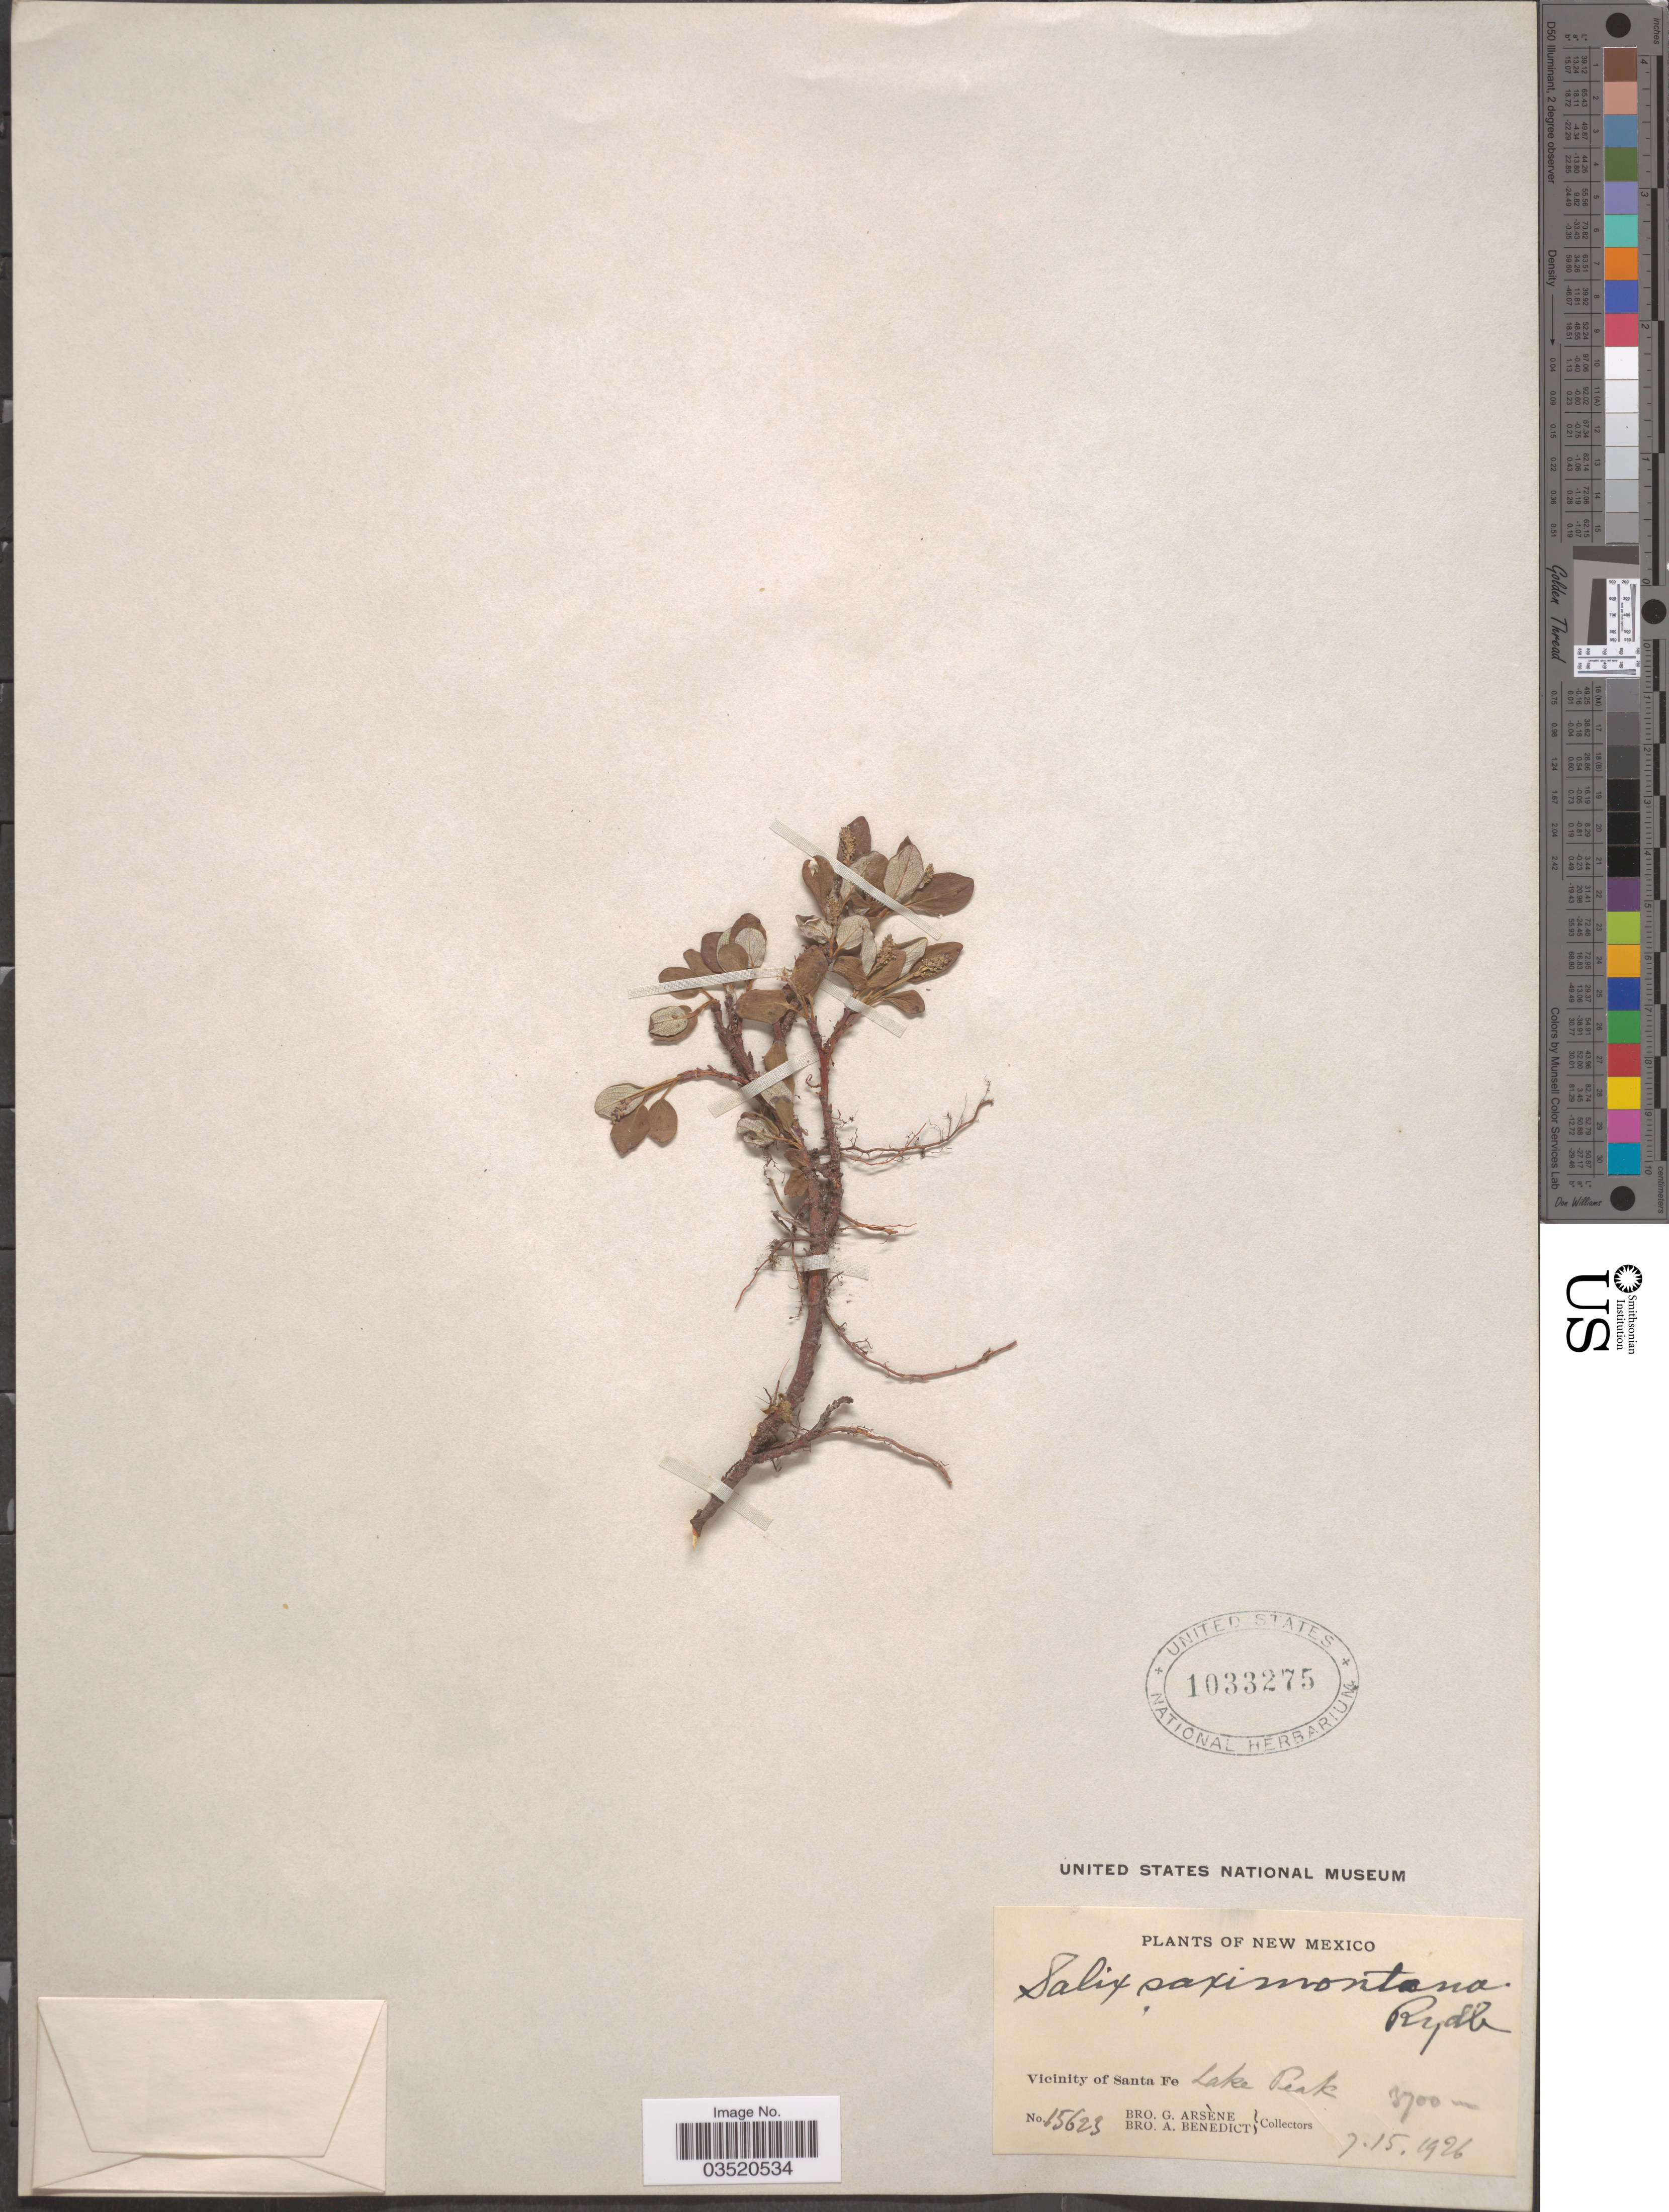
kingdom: Plantae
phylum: Tracheophyta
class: Magnoliopsida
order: Malpighiales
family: Salicaceae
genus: Salix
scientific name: Salix saximontana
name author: Rydb.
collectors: Bro. G. Arsène & Bro. A. Benedict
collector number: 15623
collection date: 1926-07-15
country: United States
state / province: New Mexico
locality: Vicinity of Santa Fe. Lake Peak.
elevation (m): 3700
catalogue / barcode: US 1033275